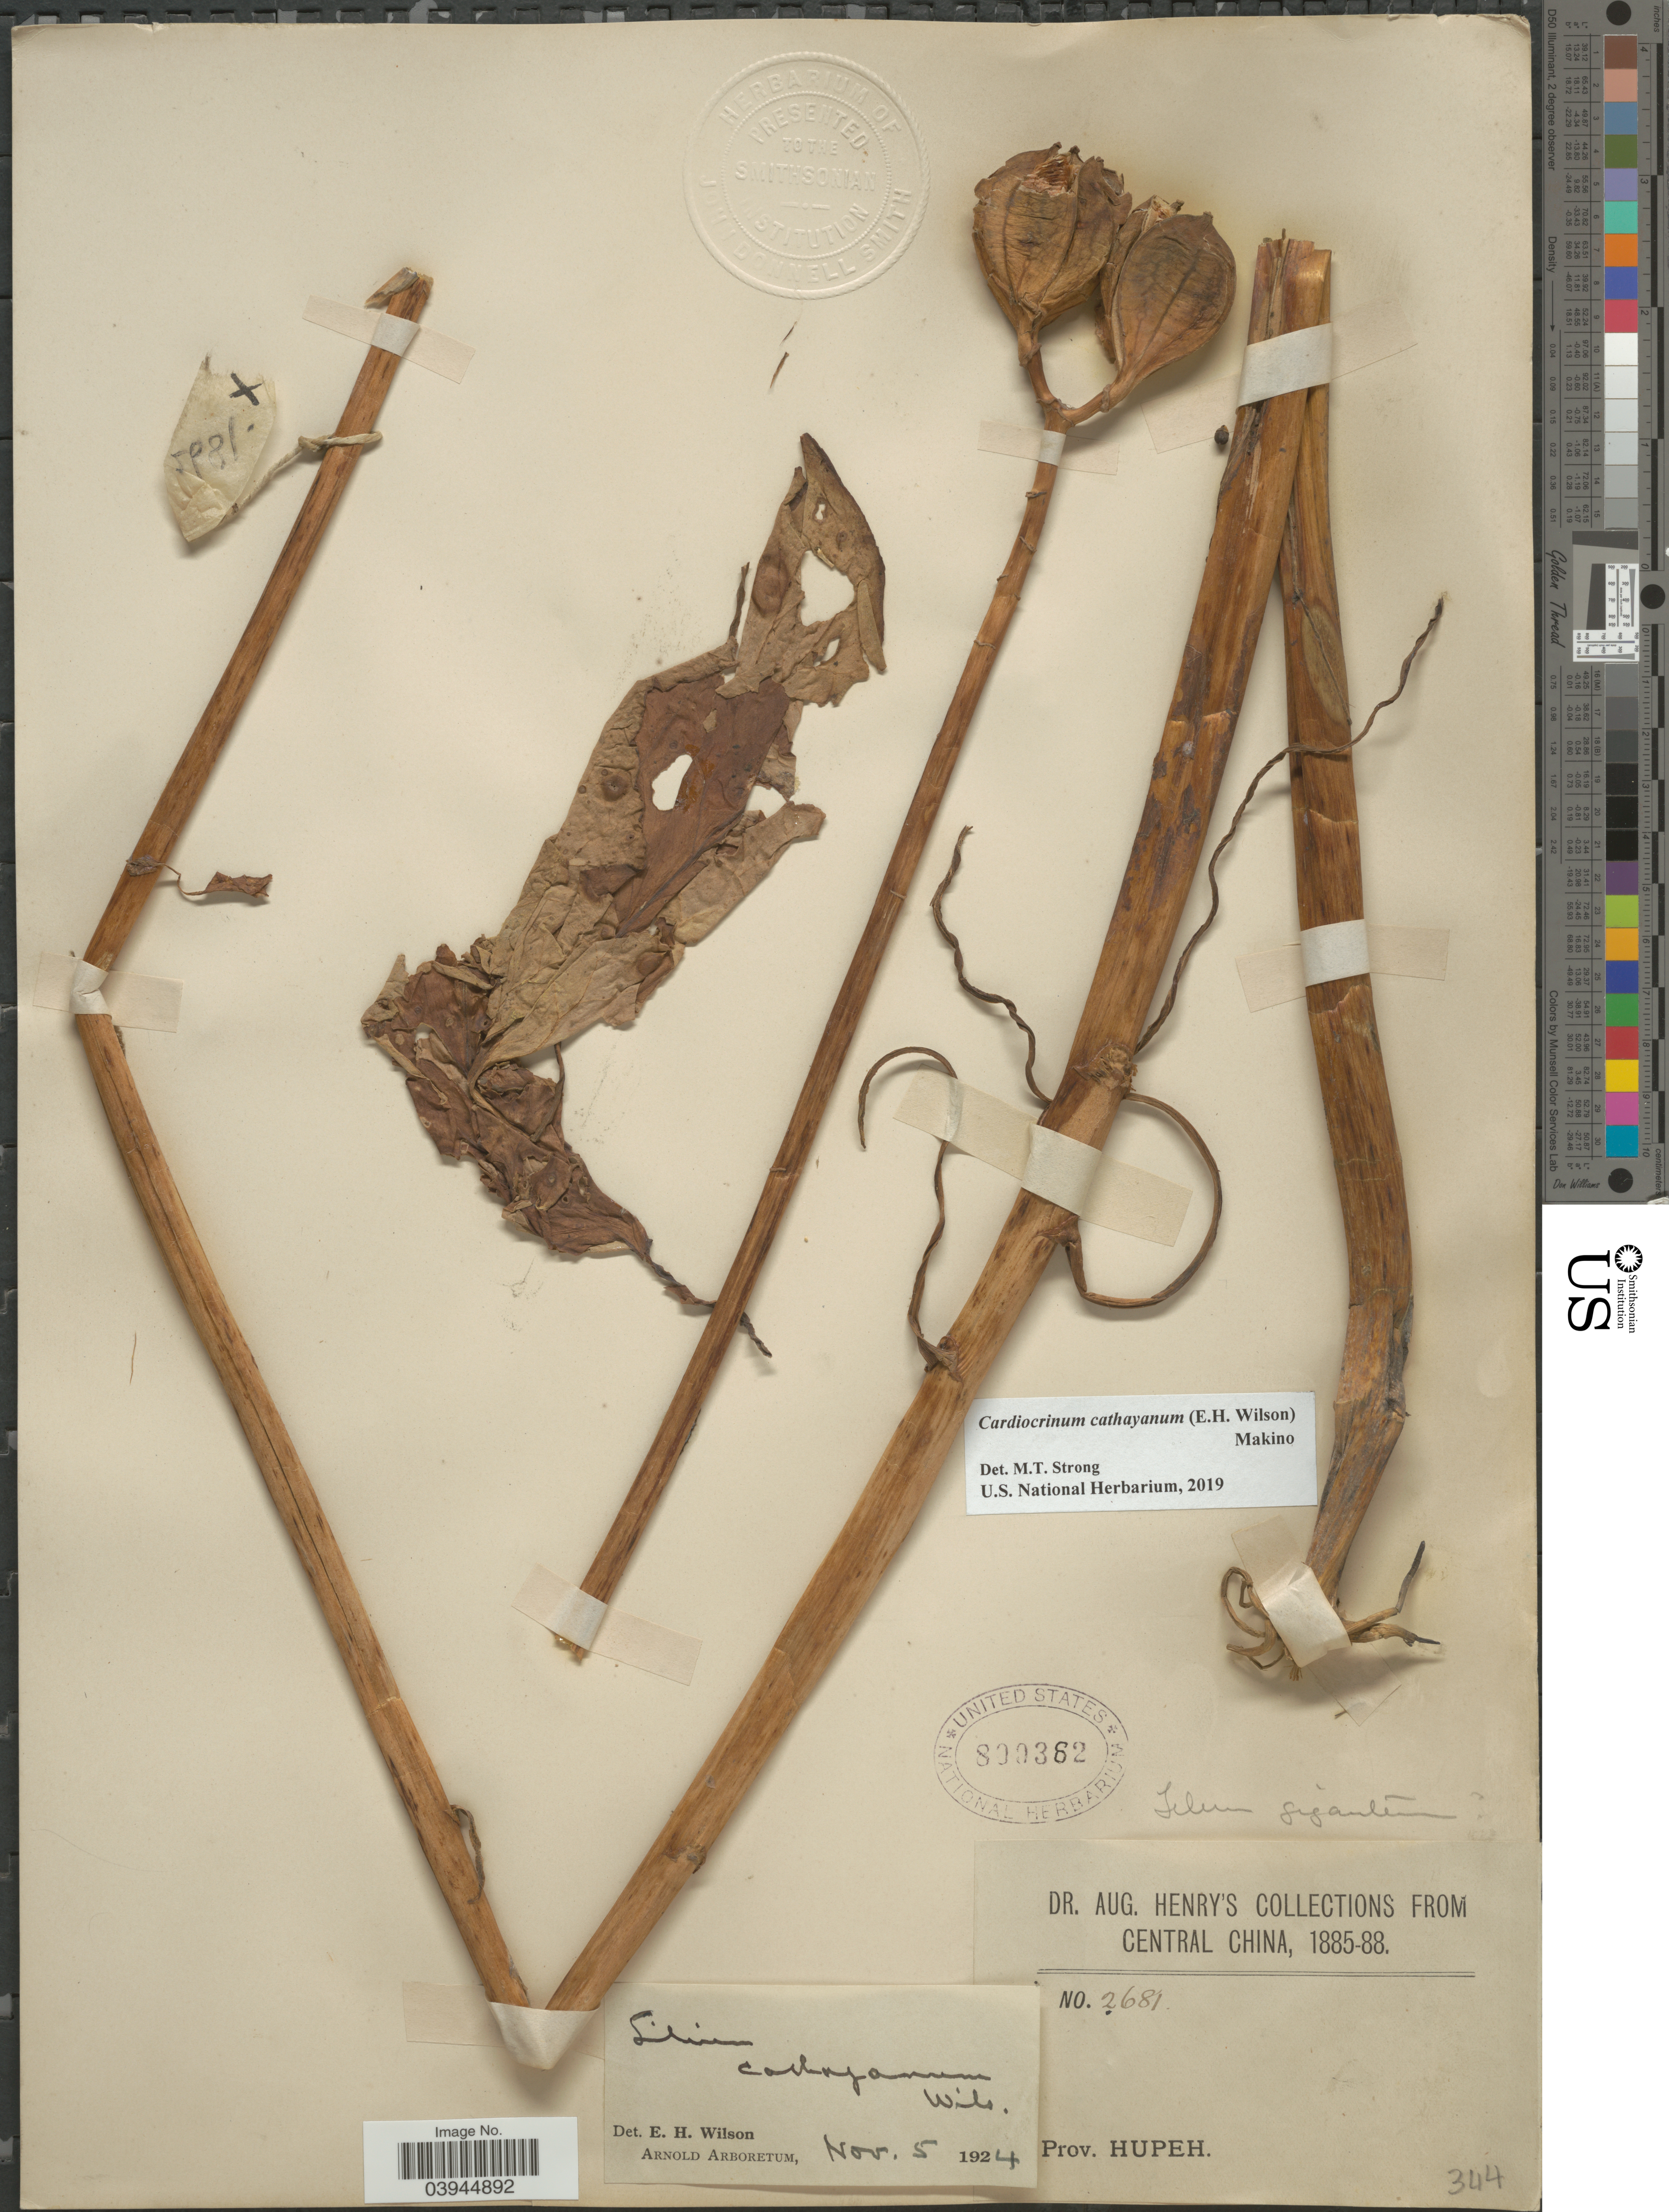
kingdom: Plantae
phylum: Tracheophyta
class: Liliopsida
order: Liliales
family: Liliaceae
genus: Cardiocrinum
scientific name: Cardiocrinum cathayanum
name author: (E.H. Wilson) Stearn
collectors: A. Henry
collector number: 2681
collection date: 1885/1888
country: China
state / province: Hubei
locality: Central China. Prov. Hupeh.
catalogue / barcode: US 800362